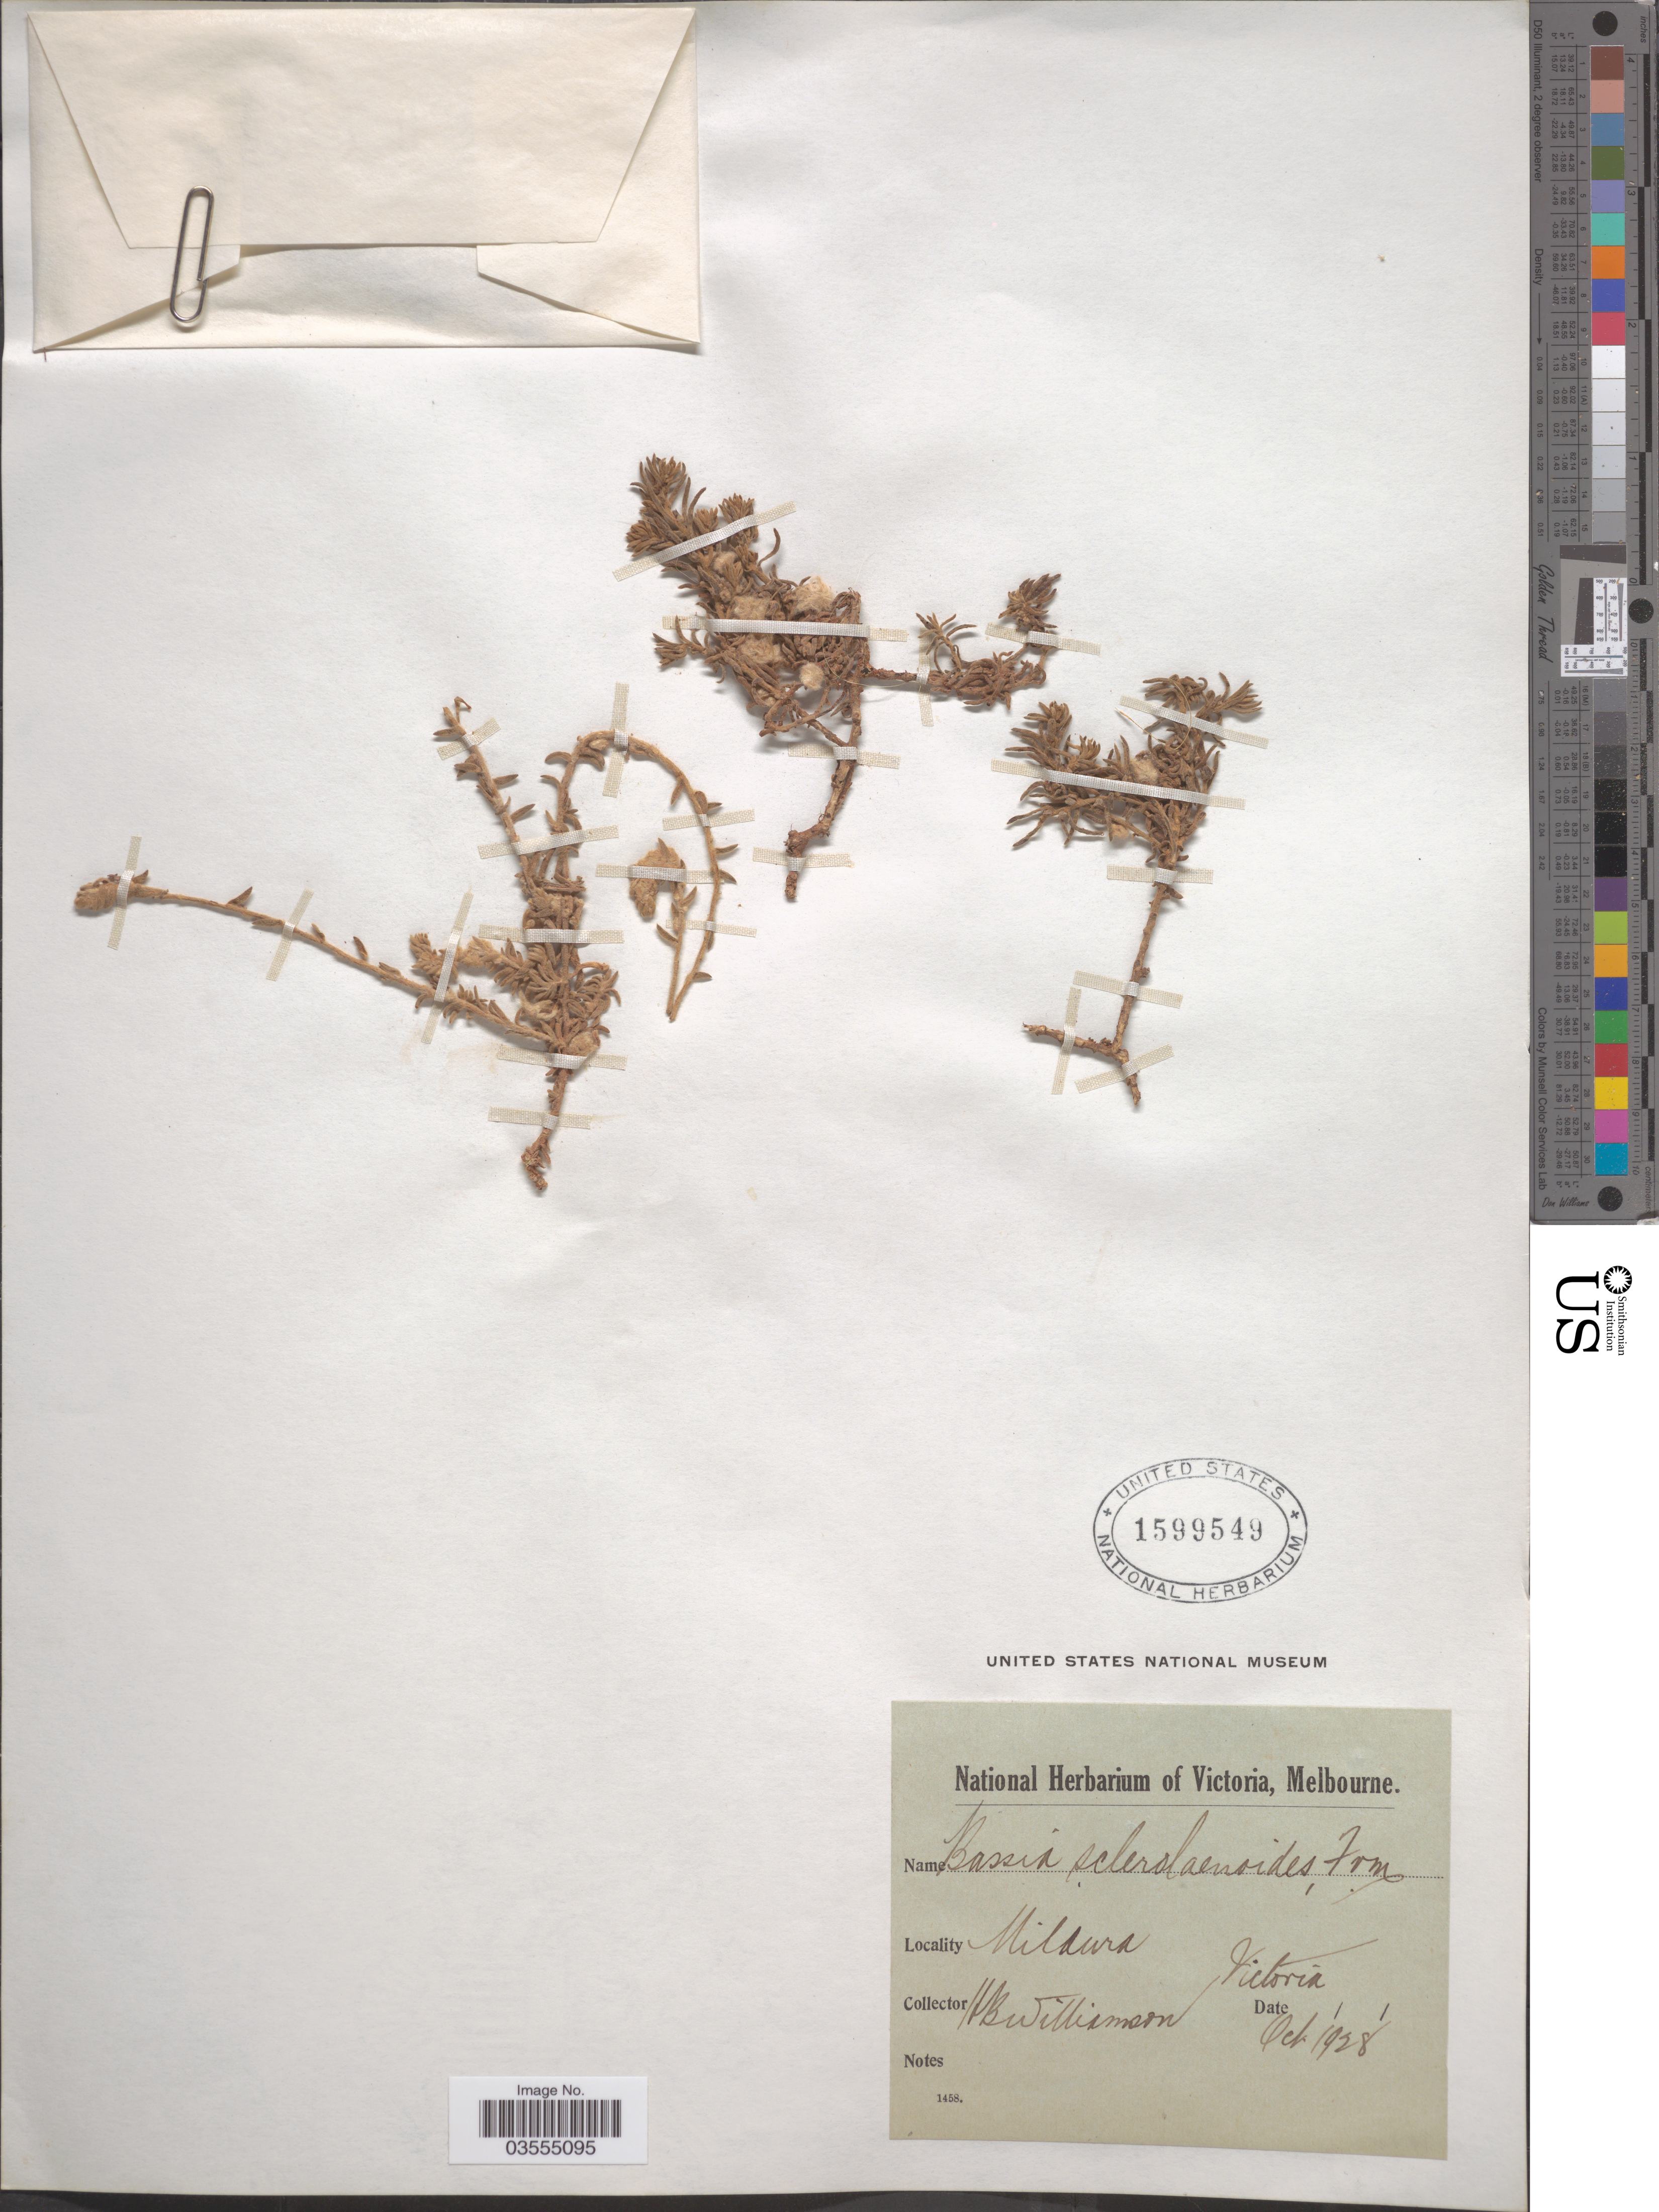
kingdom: Plantae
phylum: Tracheophyta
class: Magnoliopsida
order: Caryophyllales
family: Amaranthaceae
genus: Eriochiton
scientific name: Eriochiton sclerolaenoides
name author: (F. Muell.) F. Muell. ex A.J. Scott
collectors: H. Williamson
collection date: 1928-10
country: Australia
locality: Mildura Victoria.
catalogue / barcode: US 1599549